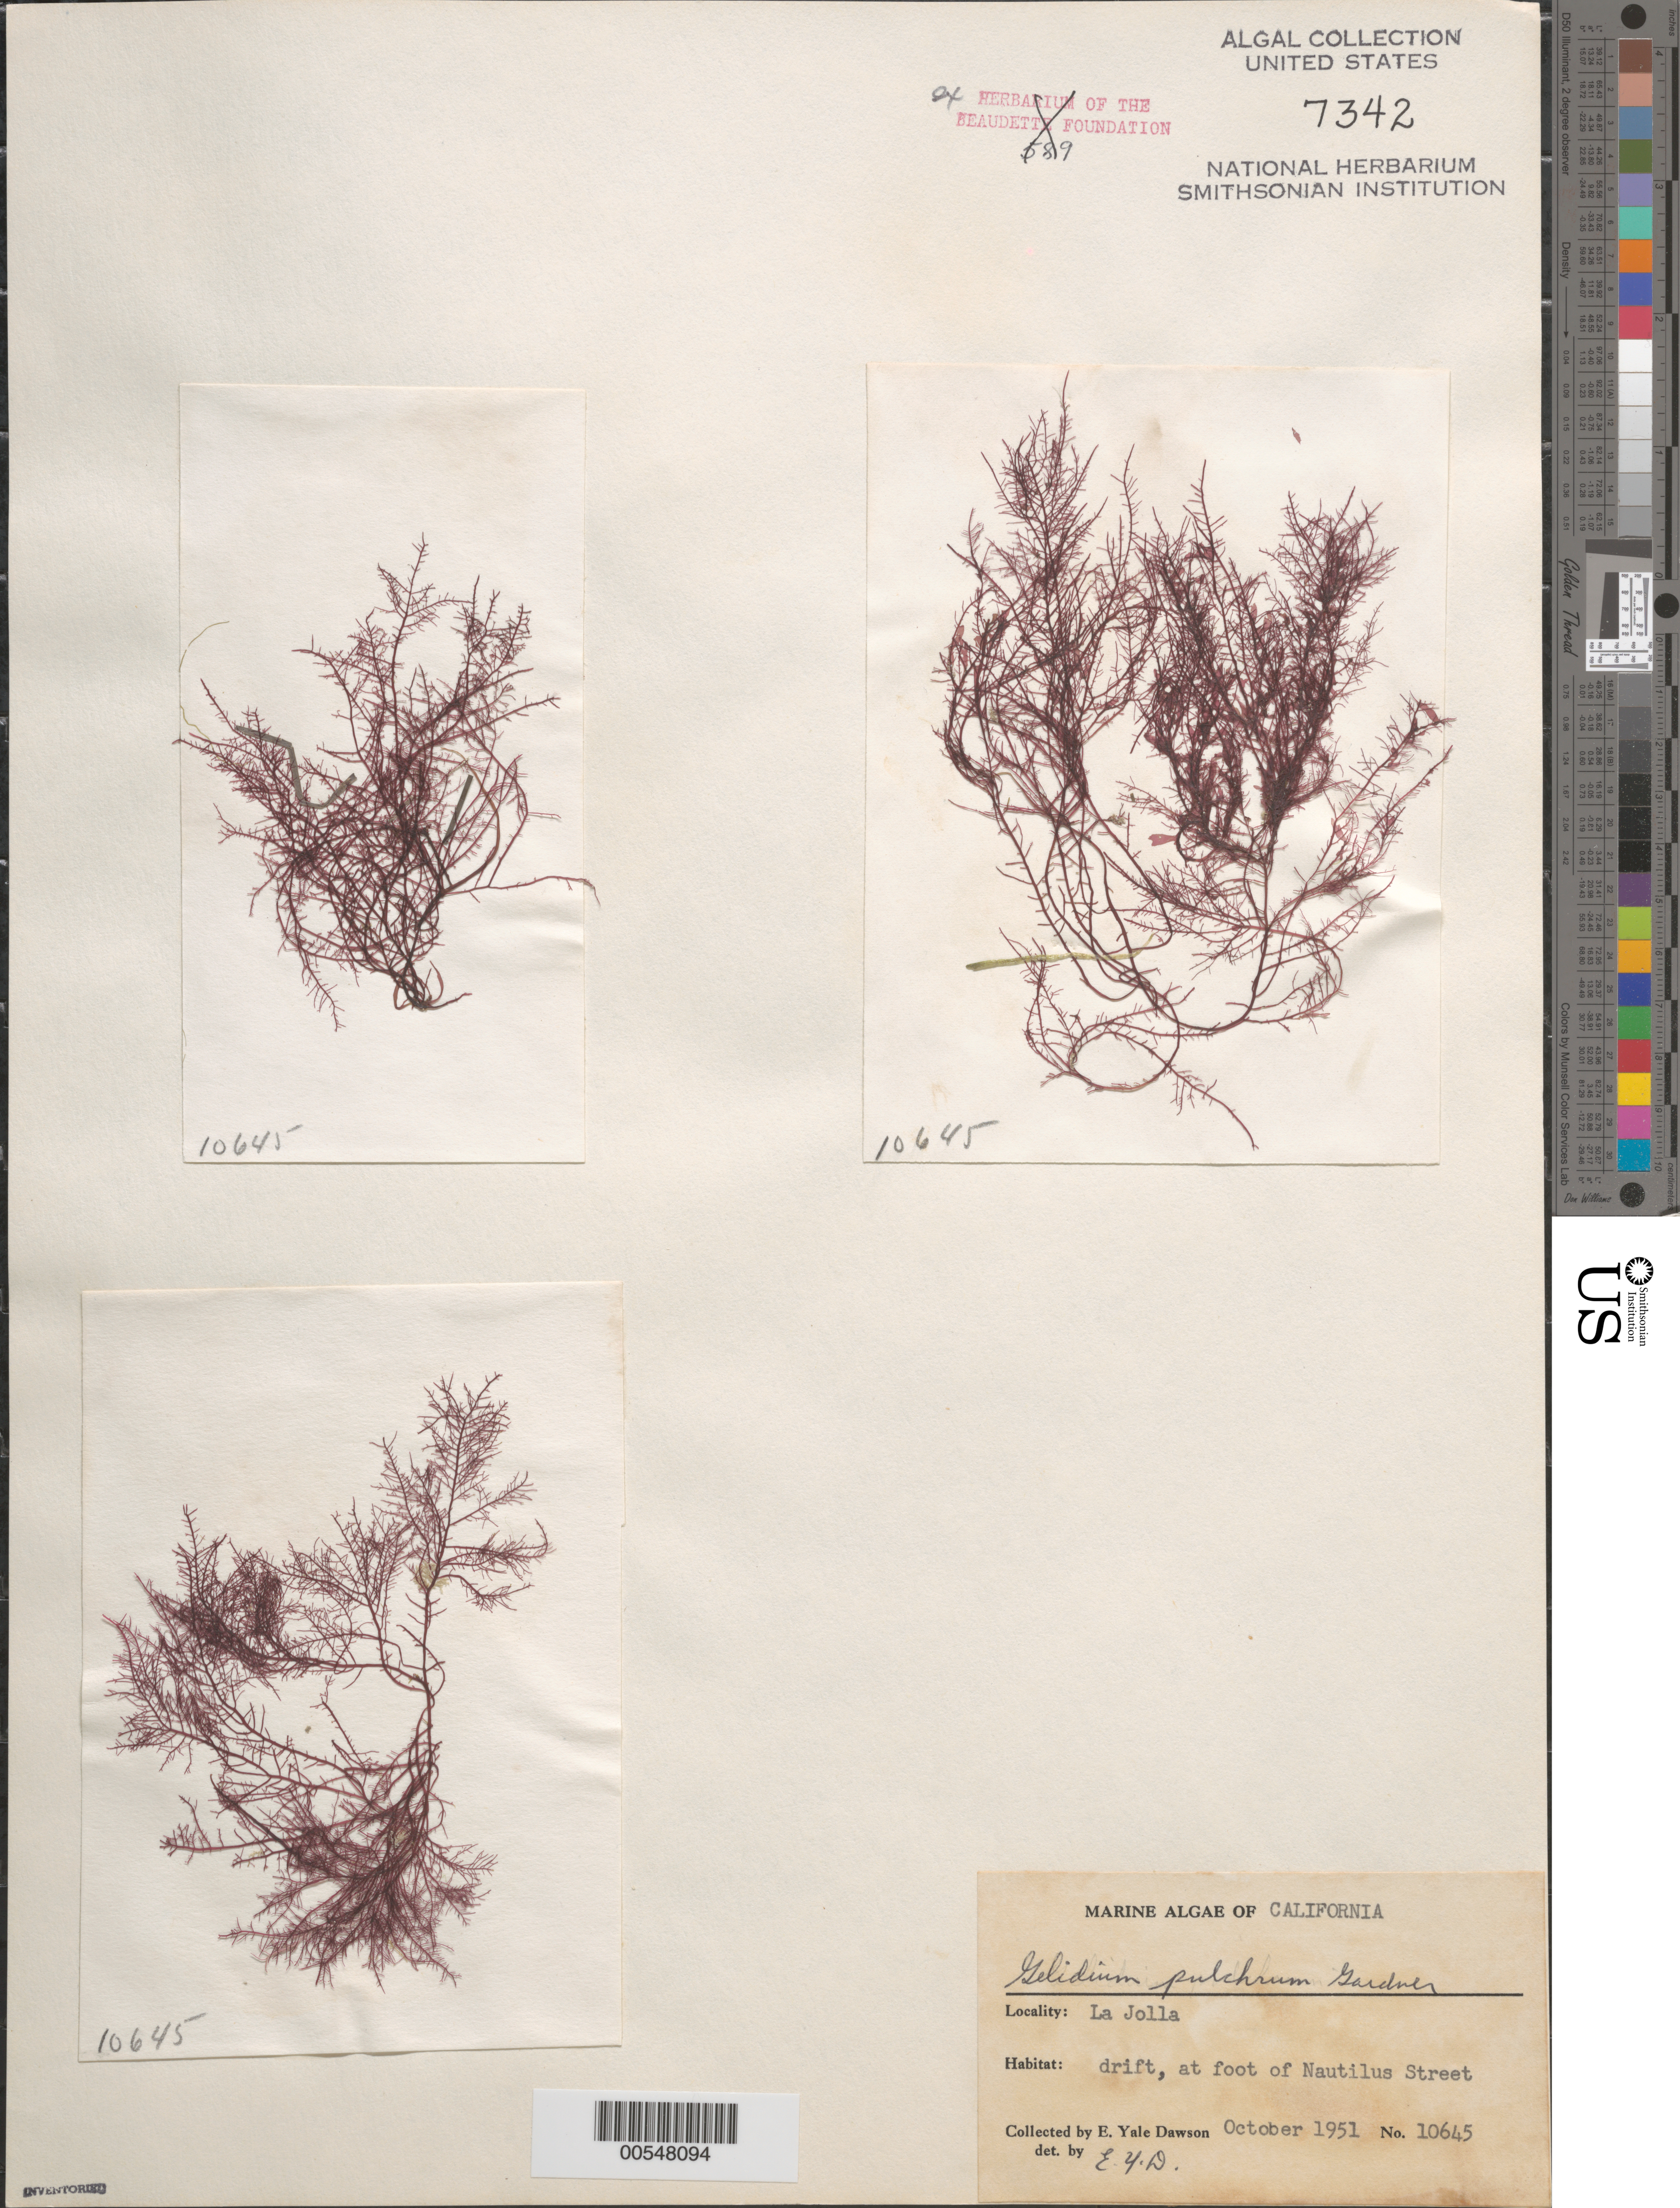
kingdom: Plantae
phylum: Rhodophyta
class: Florideophyceae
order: Gelidiales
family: Gelidiaceae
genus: Gelidium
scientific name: Gelidium pulchrum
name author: N.L. Gardner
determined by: Dawson, E. Y.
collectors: E. Y. Dawson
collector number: EYD 10645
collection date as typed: Oct 1951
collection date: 1951-10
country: United States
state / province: California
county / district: San Diego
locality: La Jolla, foot of Nautilus Street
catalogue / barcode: US 7342